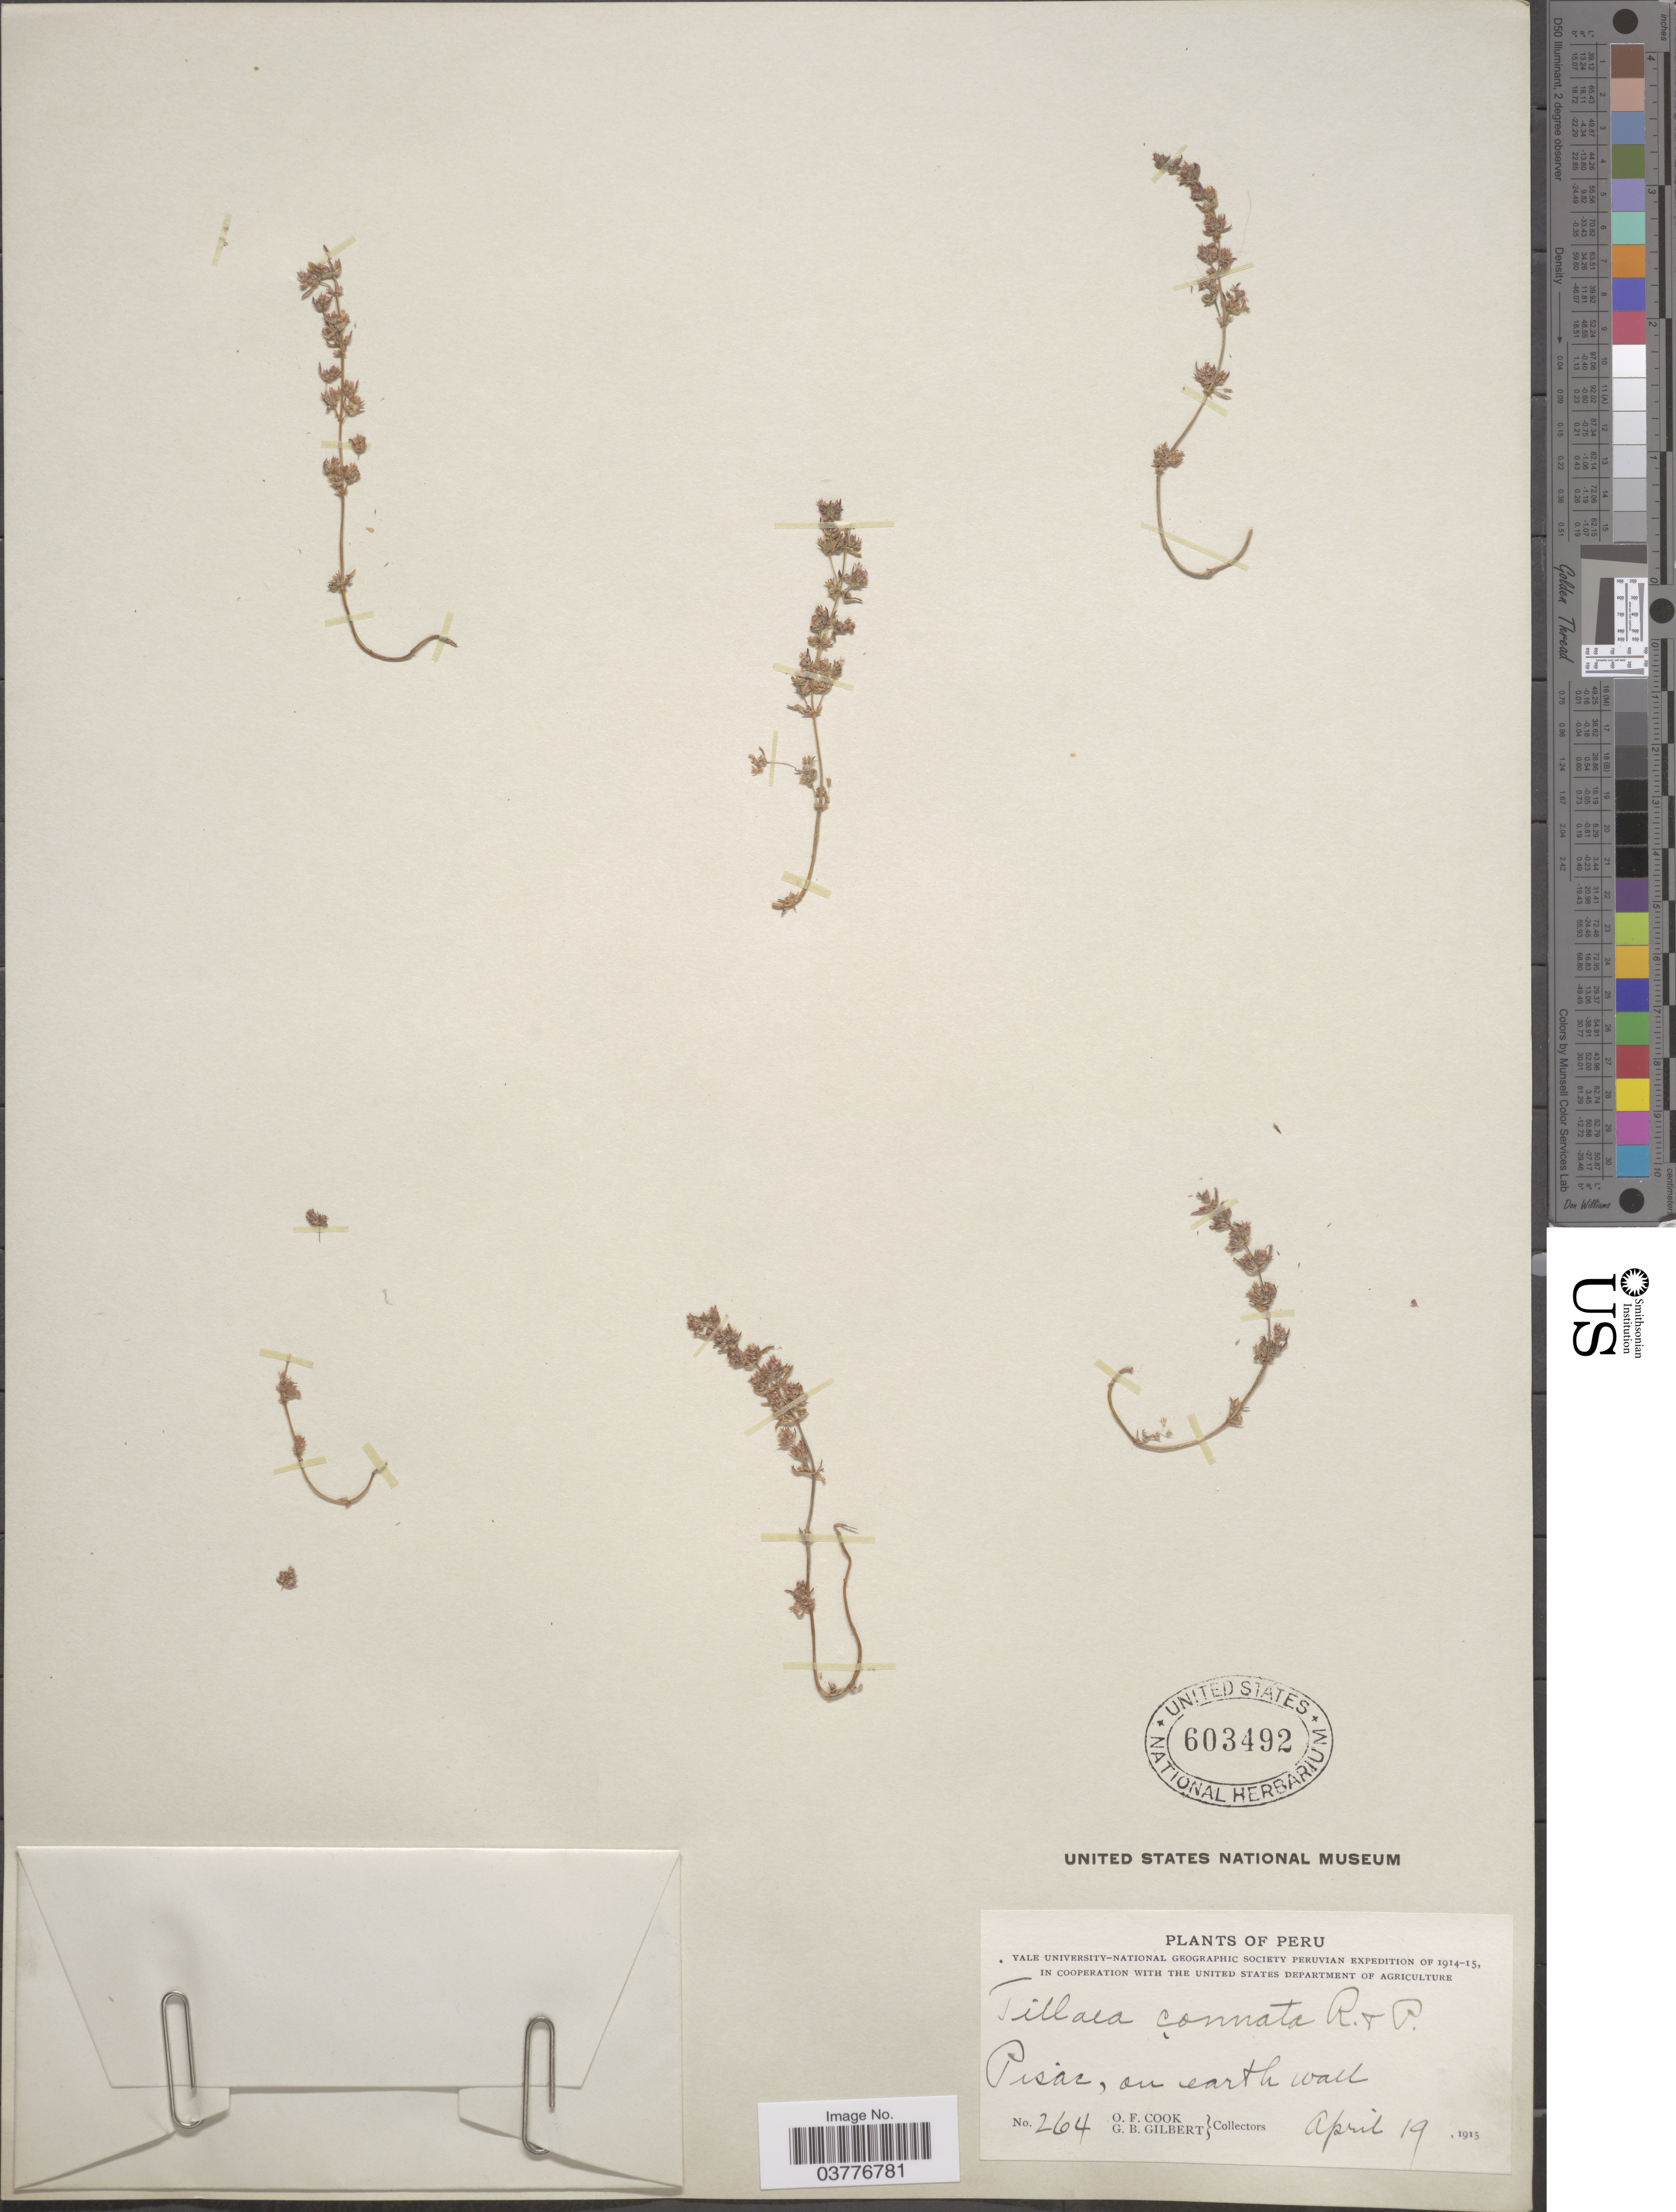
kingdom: Plantae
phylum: Tracheophyta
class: Magnoliopsida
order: Saxifragales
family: Crassulaceae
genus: Crassula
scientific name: Crassula connata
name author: (Ruiz & Pav.) A. Berger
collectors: O. F. Cook & G. B. Gilbert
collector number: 264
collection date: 1915-04-19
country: Peru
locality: Pisac, on earth wall.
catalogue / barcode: US 603492